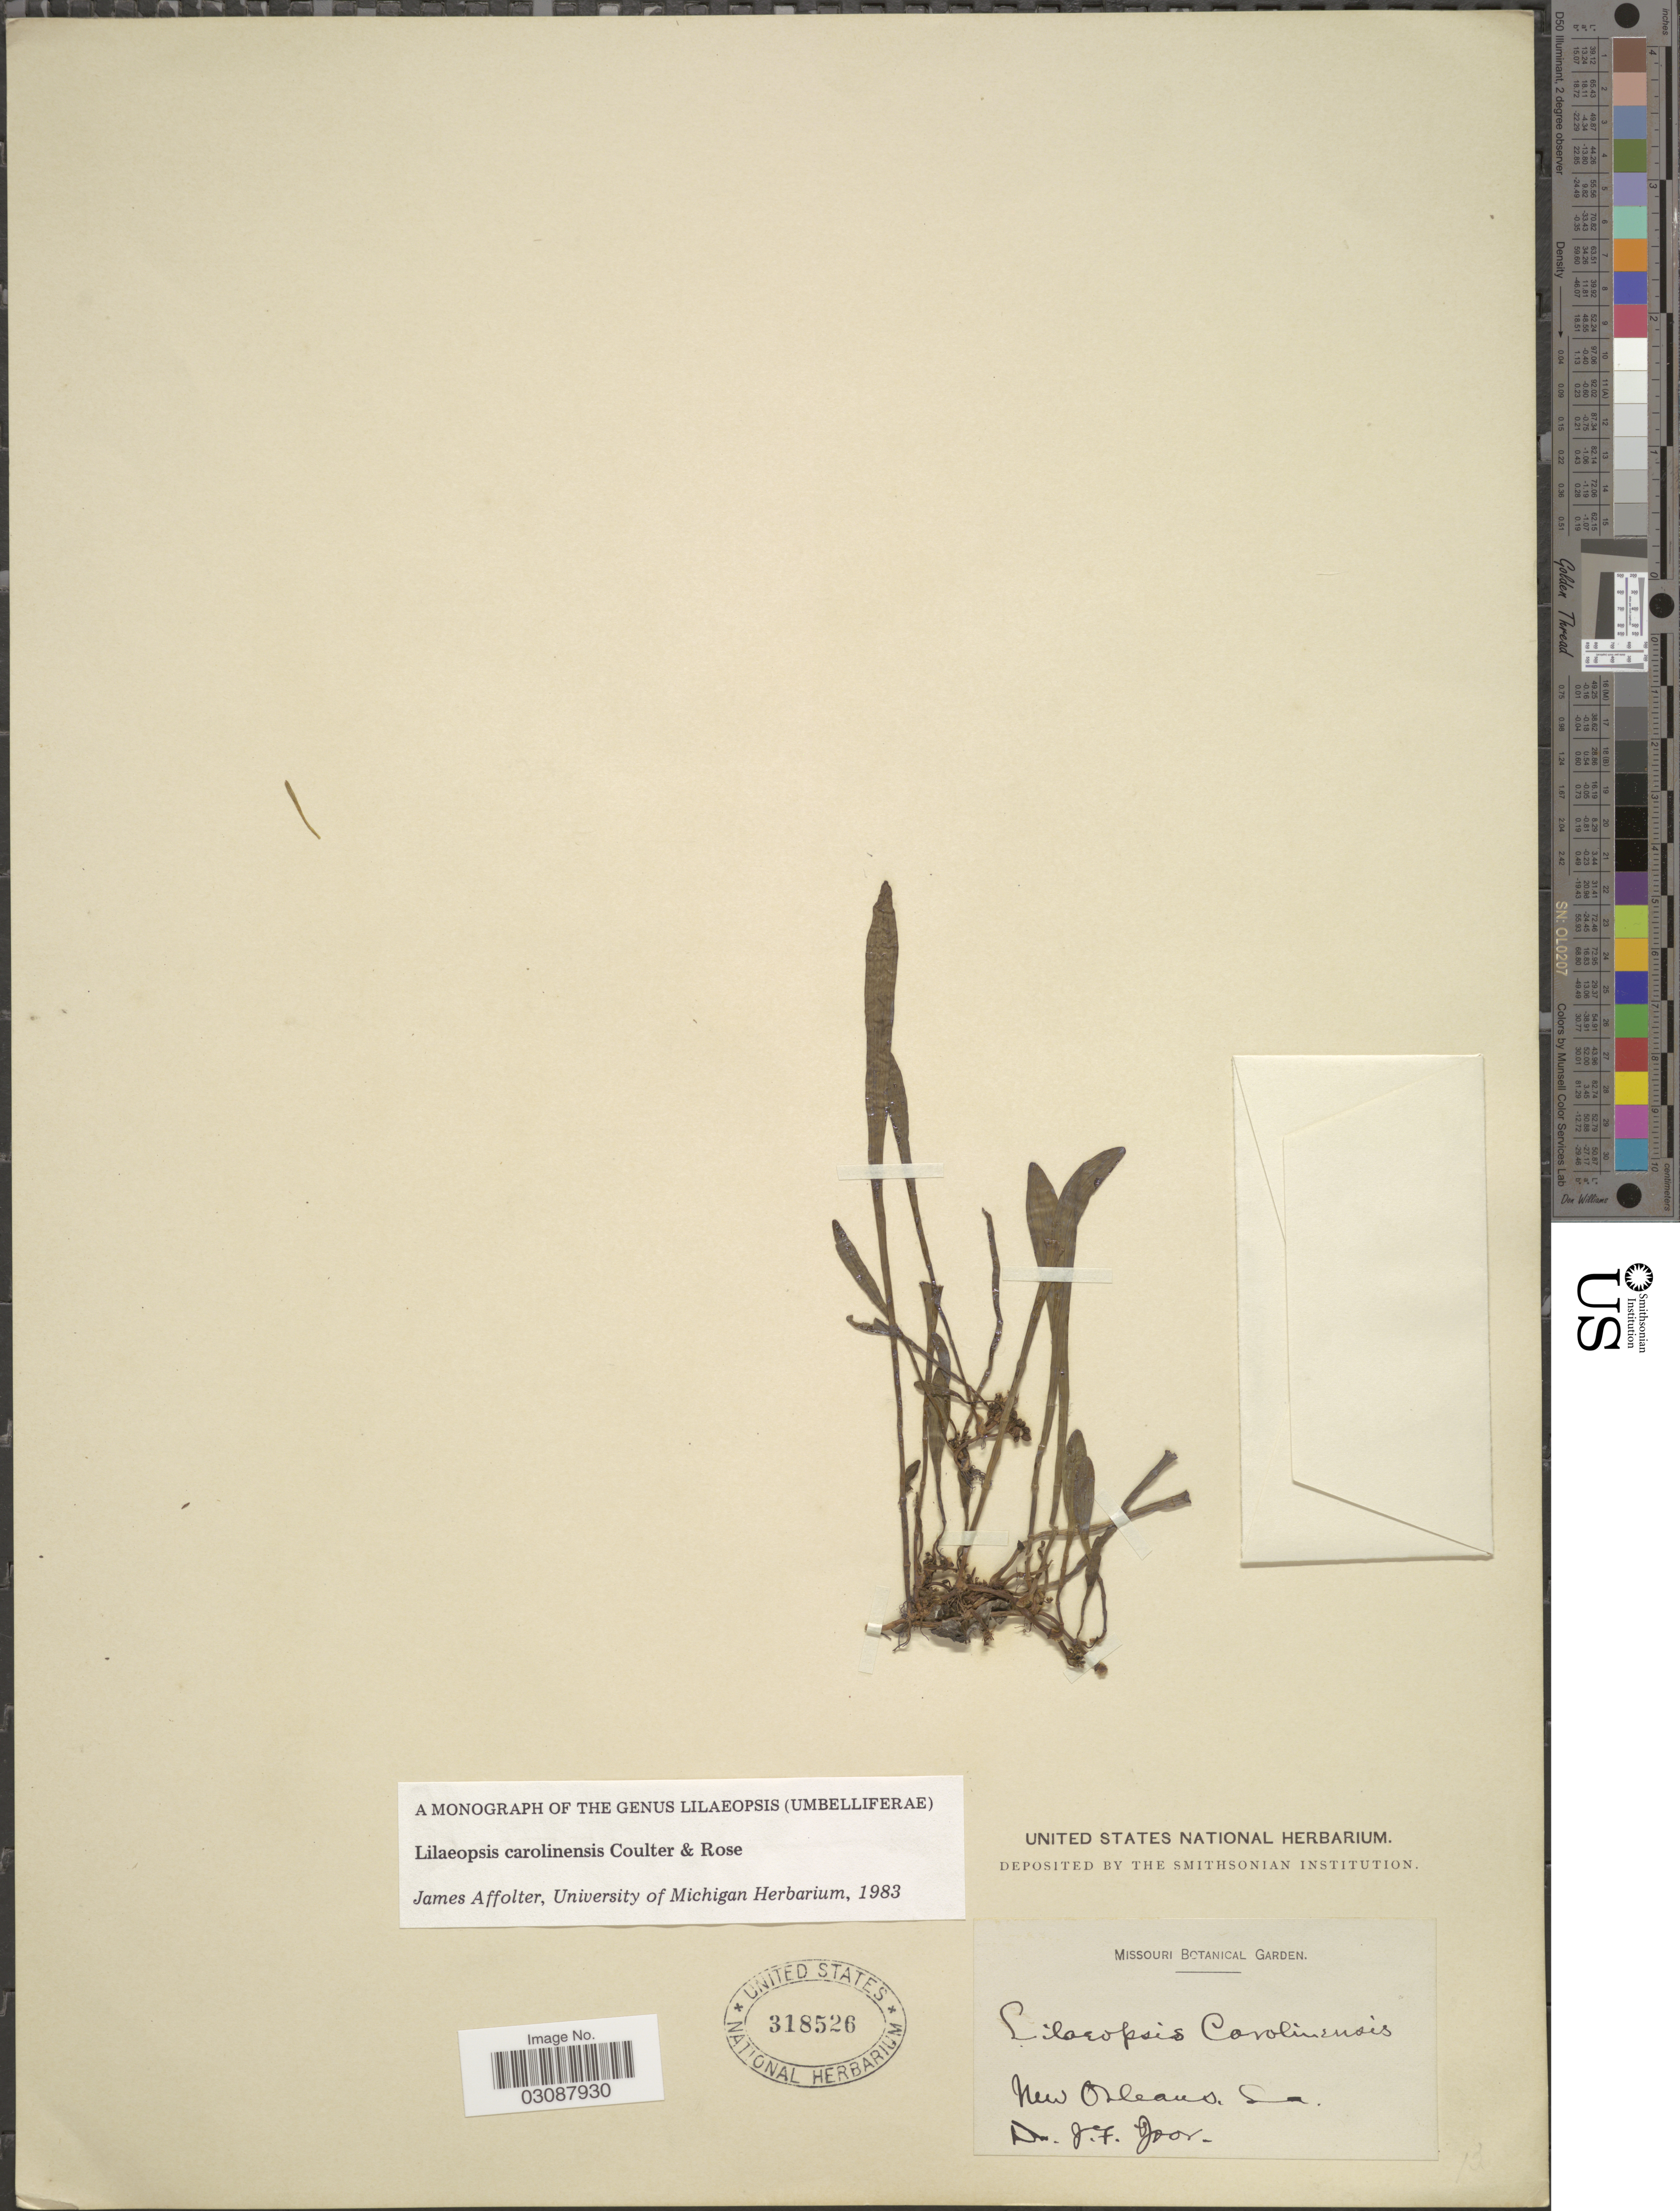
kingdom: Plantae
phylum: Tracheophyta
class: Magnoliopsida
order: Apiales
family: Apiaceae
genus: Lilaeopsis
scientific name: Lilaeopsis carolinensis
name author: J.M. Coult. & Rose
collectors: J. F. Joor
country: United States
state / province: Louisiana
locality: New Orleans. La.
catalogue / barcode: US 318526